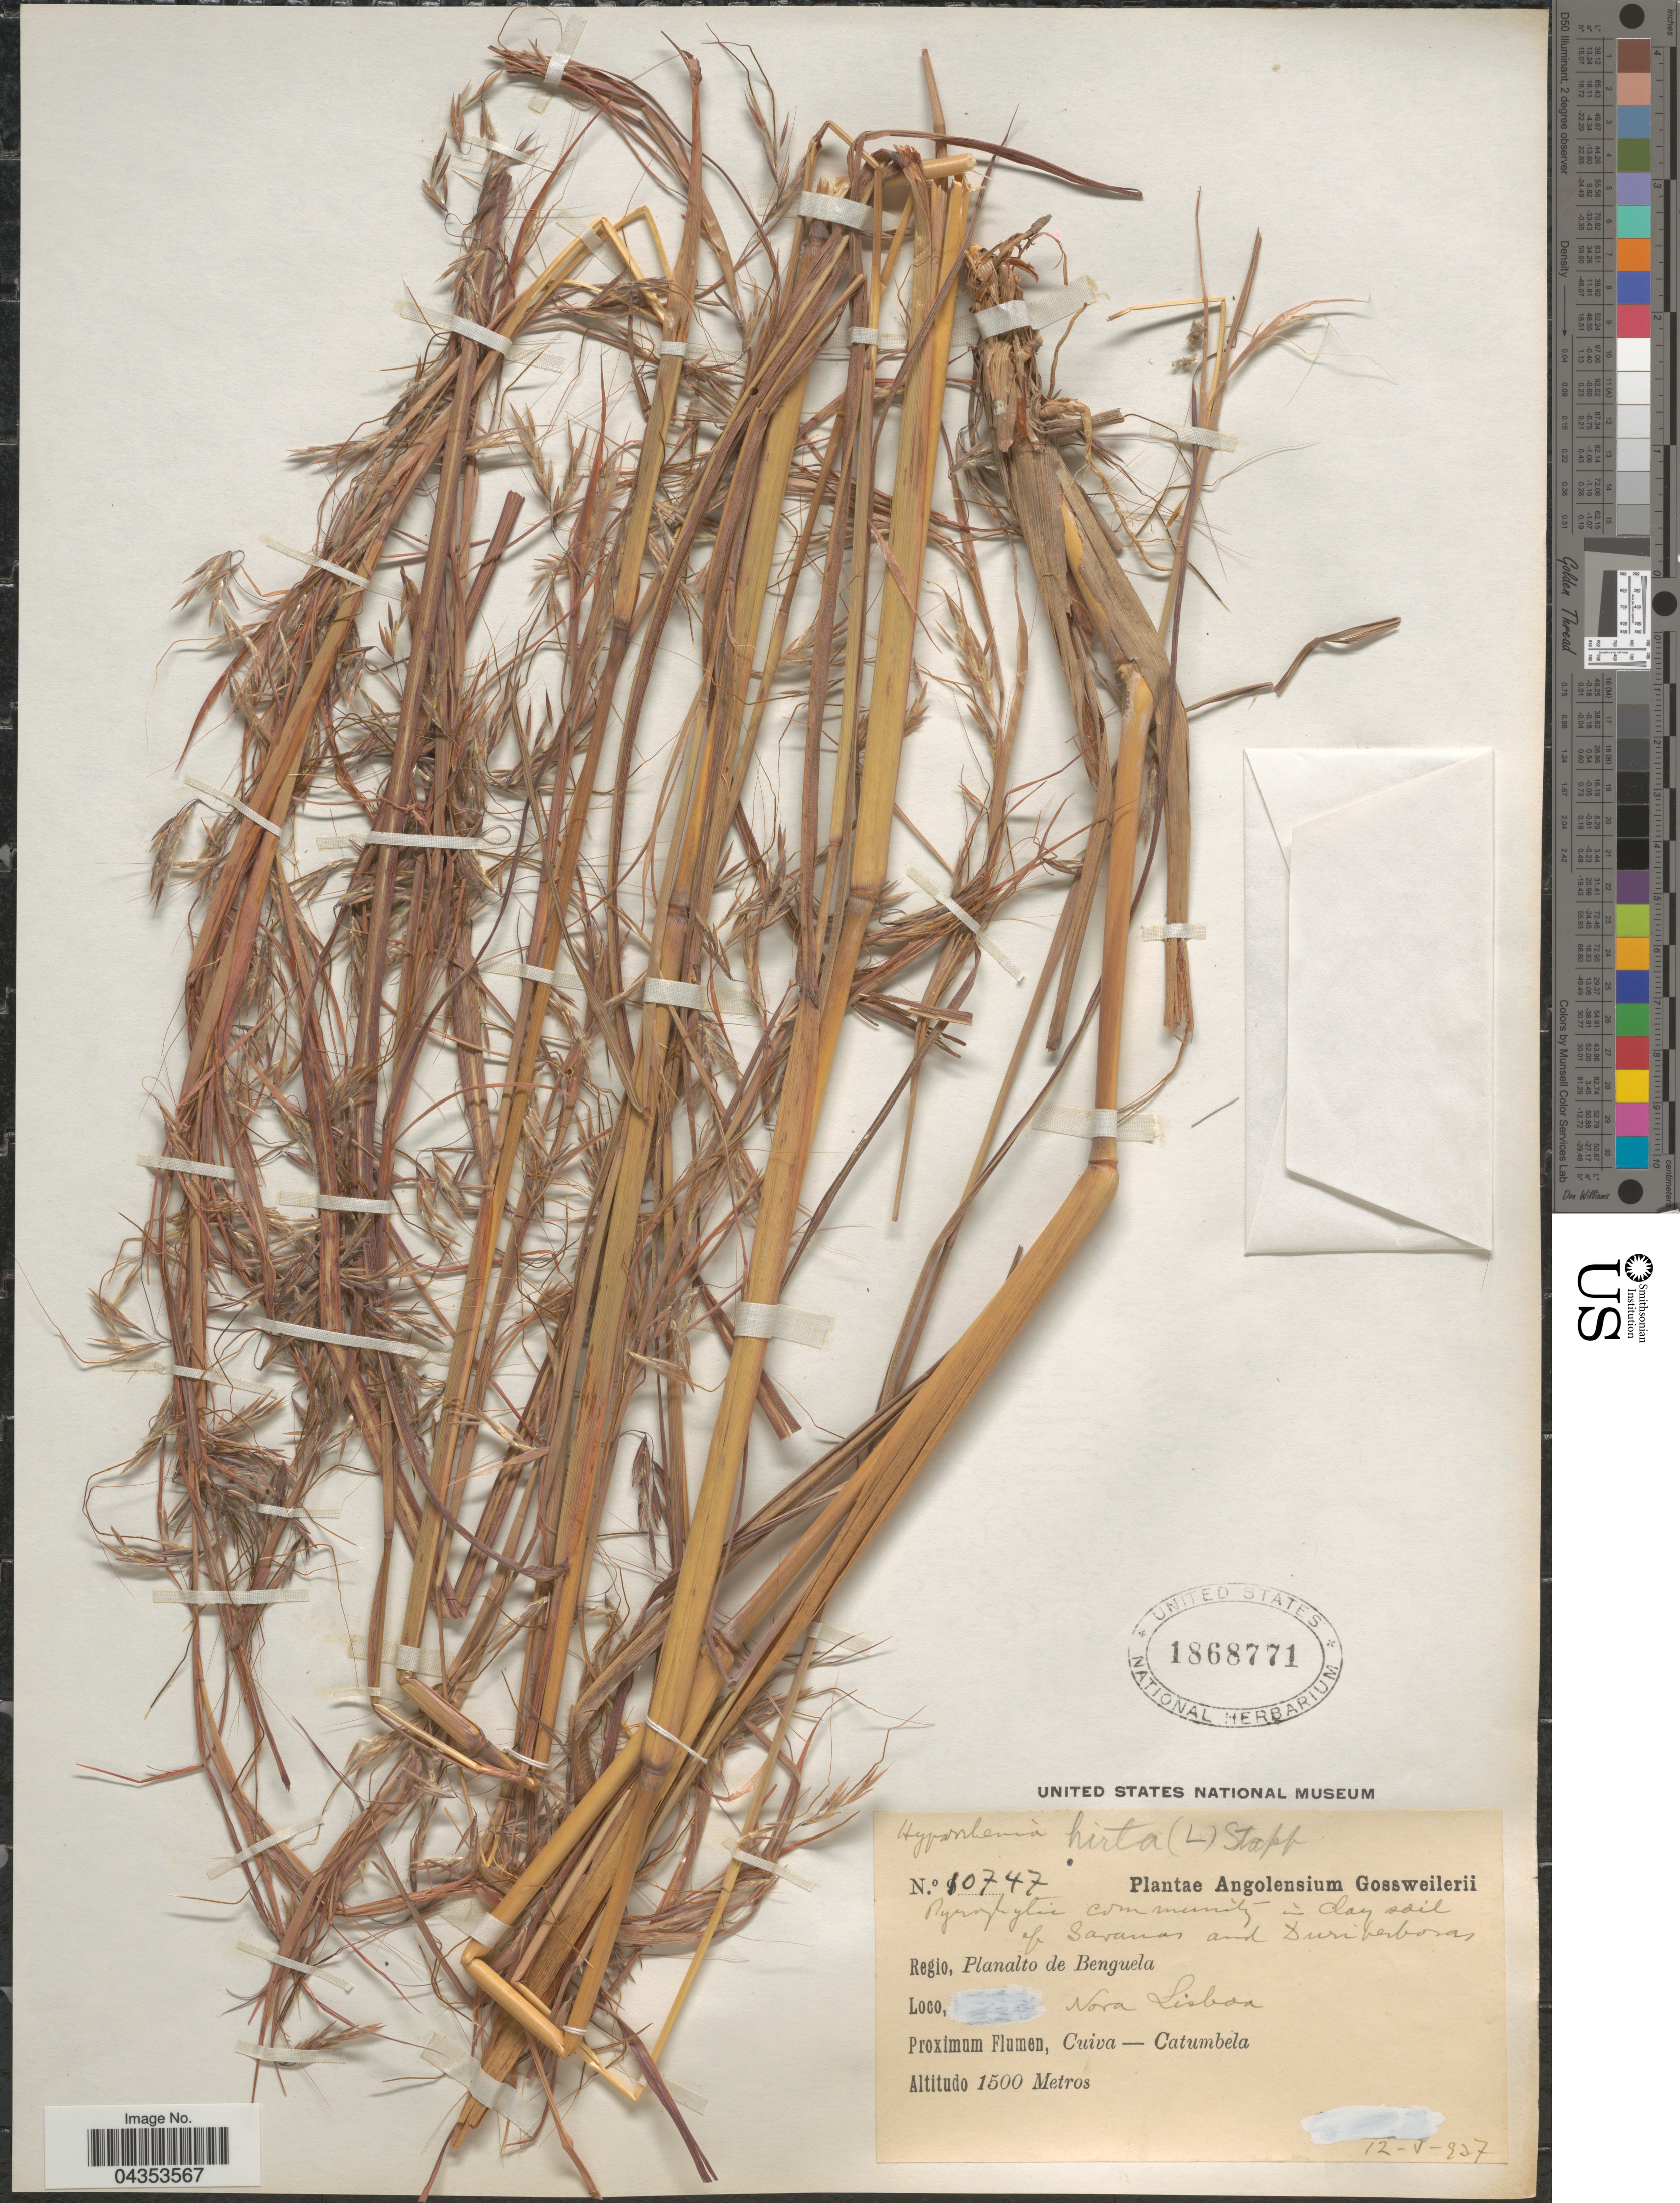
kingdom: Plantae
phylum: Tracheophyta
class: Liliopsida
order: Poales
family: Poaceae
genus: Hyparrhenia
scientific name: Hyparrhenia hirta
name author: (L.) Stapf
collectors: -. Gossweiler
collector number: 10747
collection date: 1937-05-12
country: Angola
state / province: Benguela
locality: Regio, Planalto de Benguela. Nova Lisboa. Proximum Flumen, Cuiva-Catumbela.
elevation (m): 1500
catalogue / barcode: US 1868771